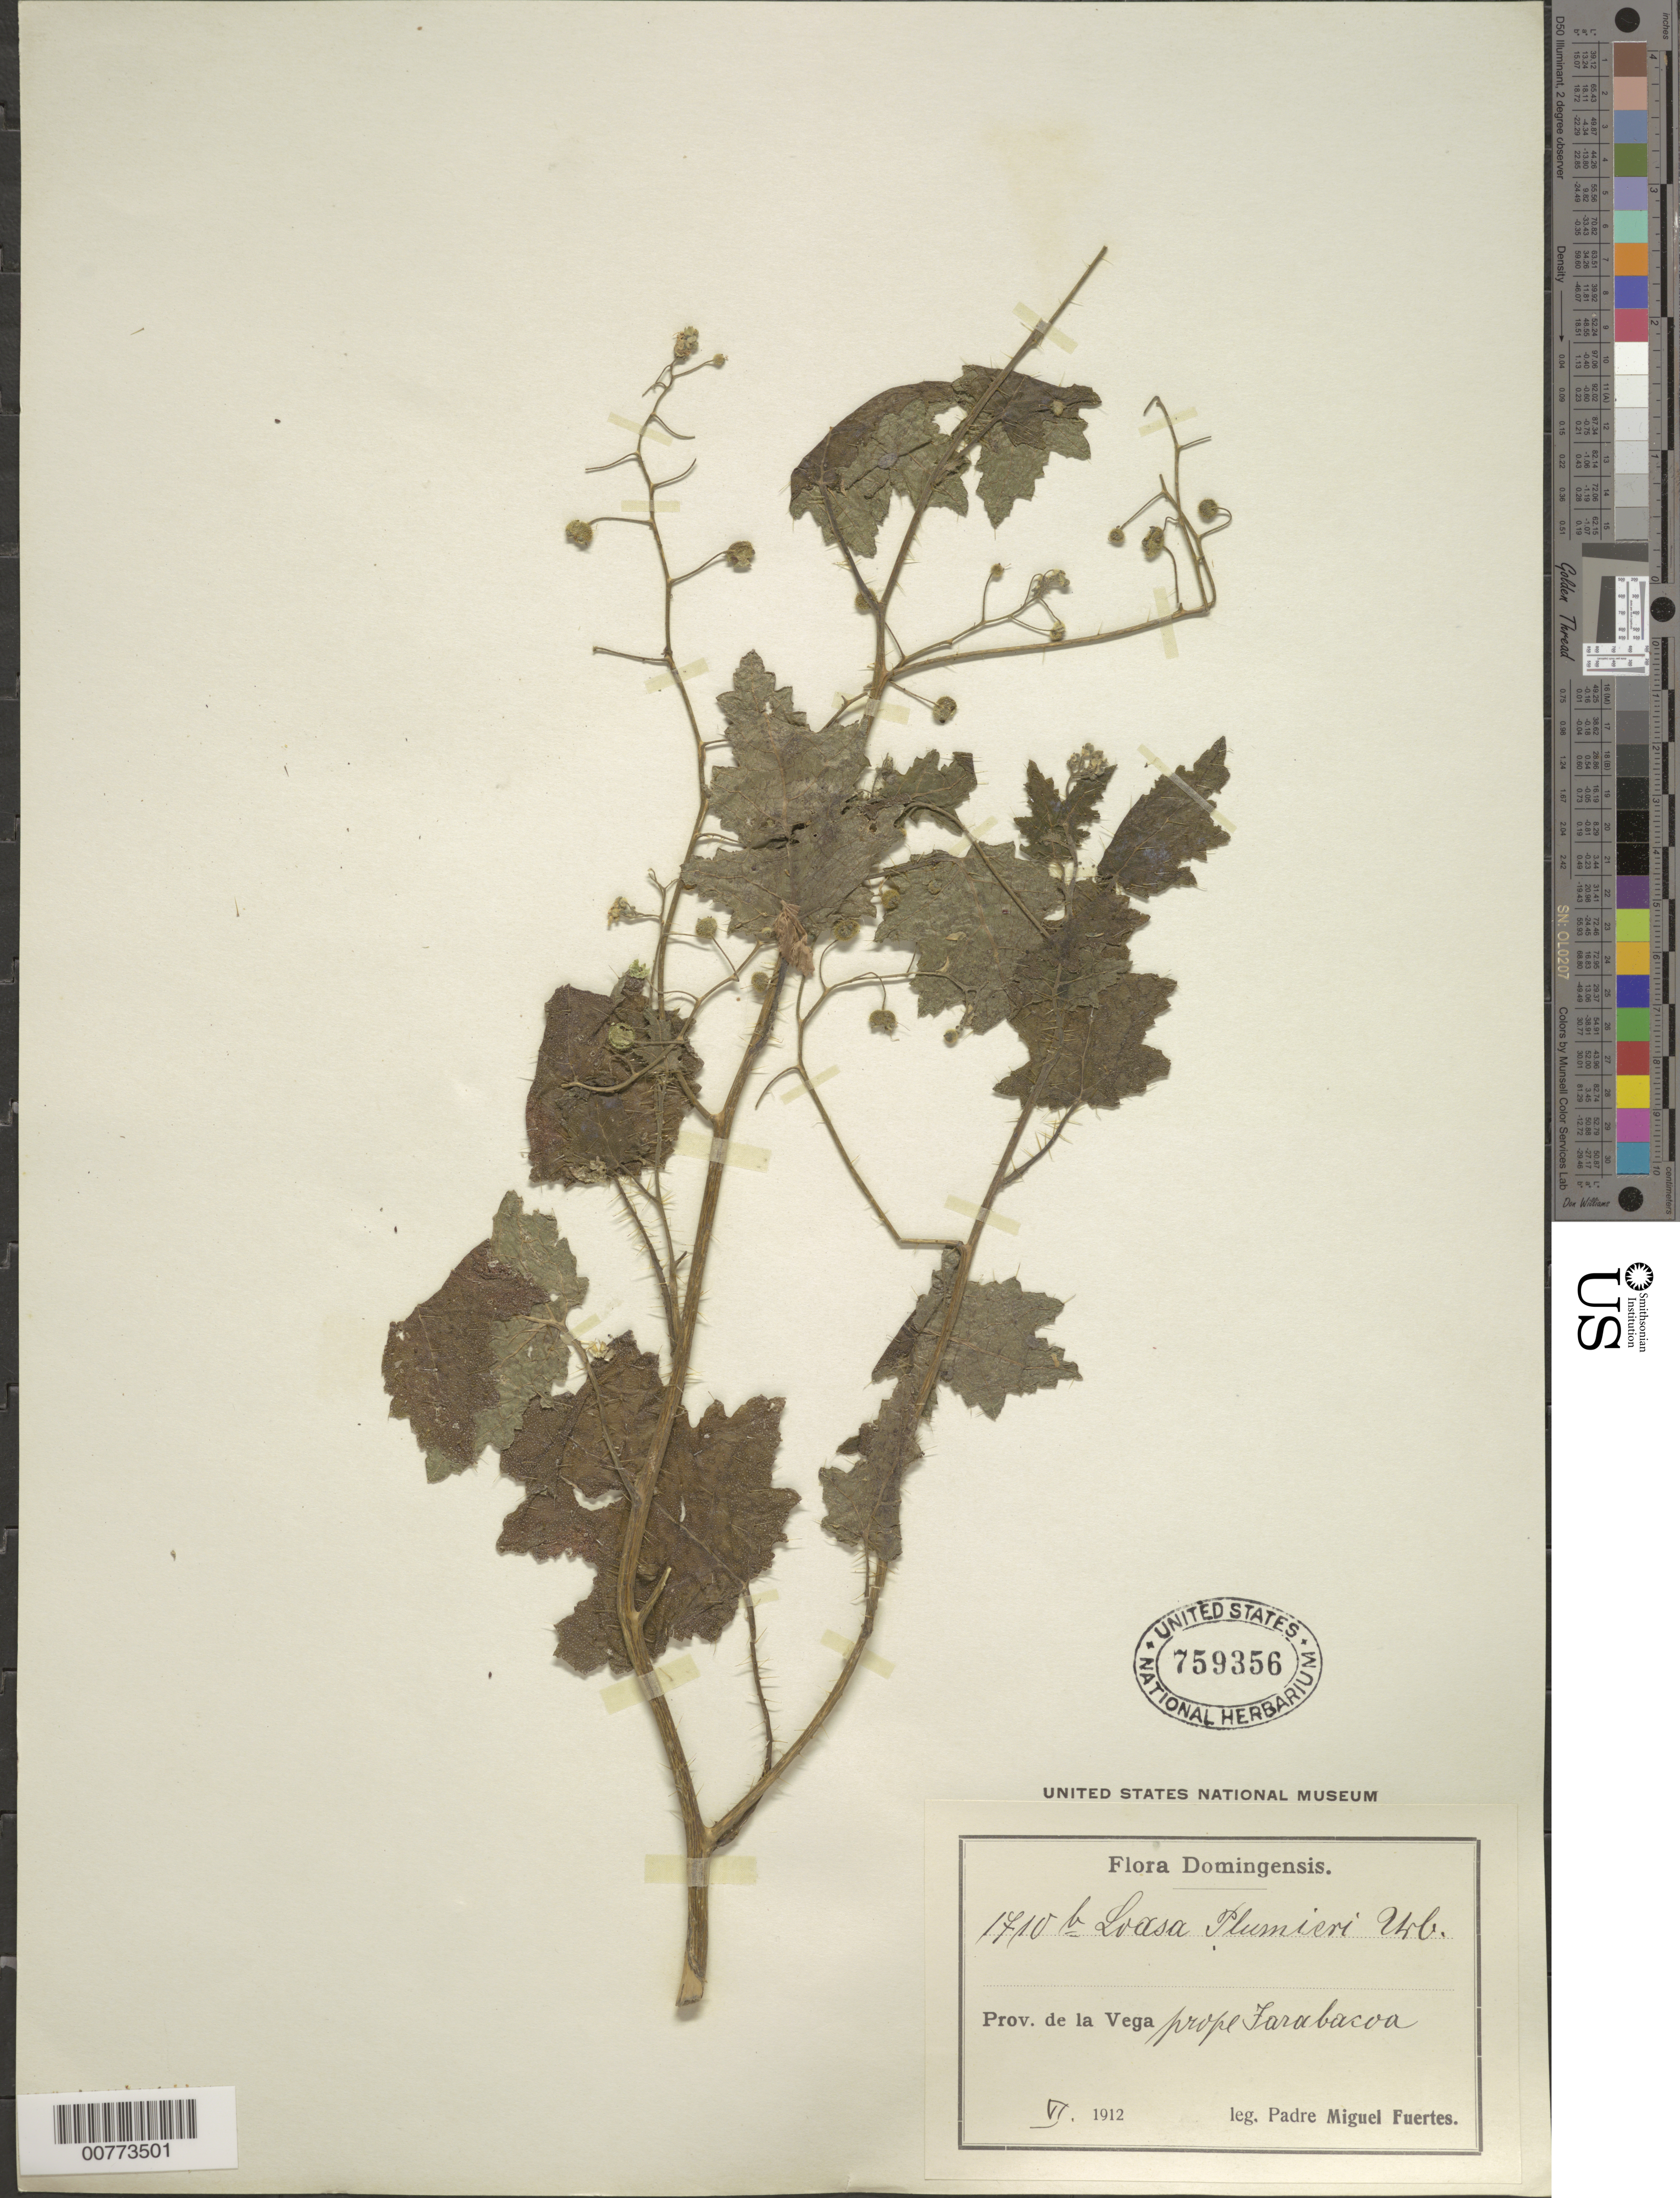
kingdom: Plantae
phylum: Tracheophyta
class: Magnoliopsida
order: Cornales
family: Loasaceae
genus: Aosa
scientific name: Aosa plumieri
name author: (Urb.) Weigend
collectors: M. D. Fuertes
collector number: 1710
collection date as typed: Jun 1912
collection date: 1912-06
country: Dominican Republic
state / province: La Vega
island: Hispaniola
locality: Jarabacoa.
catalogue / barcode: US 759356